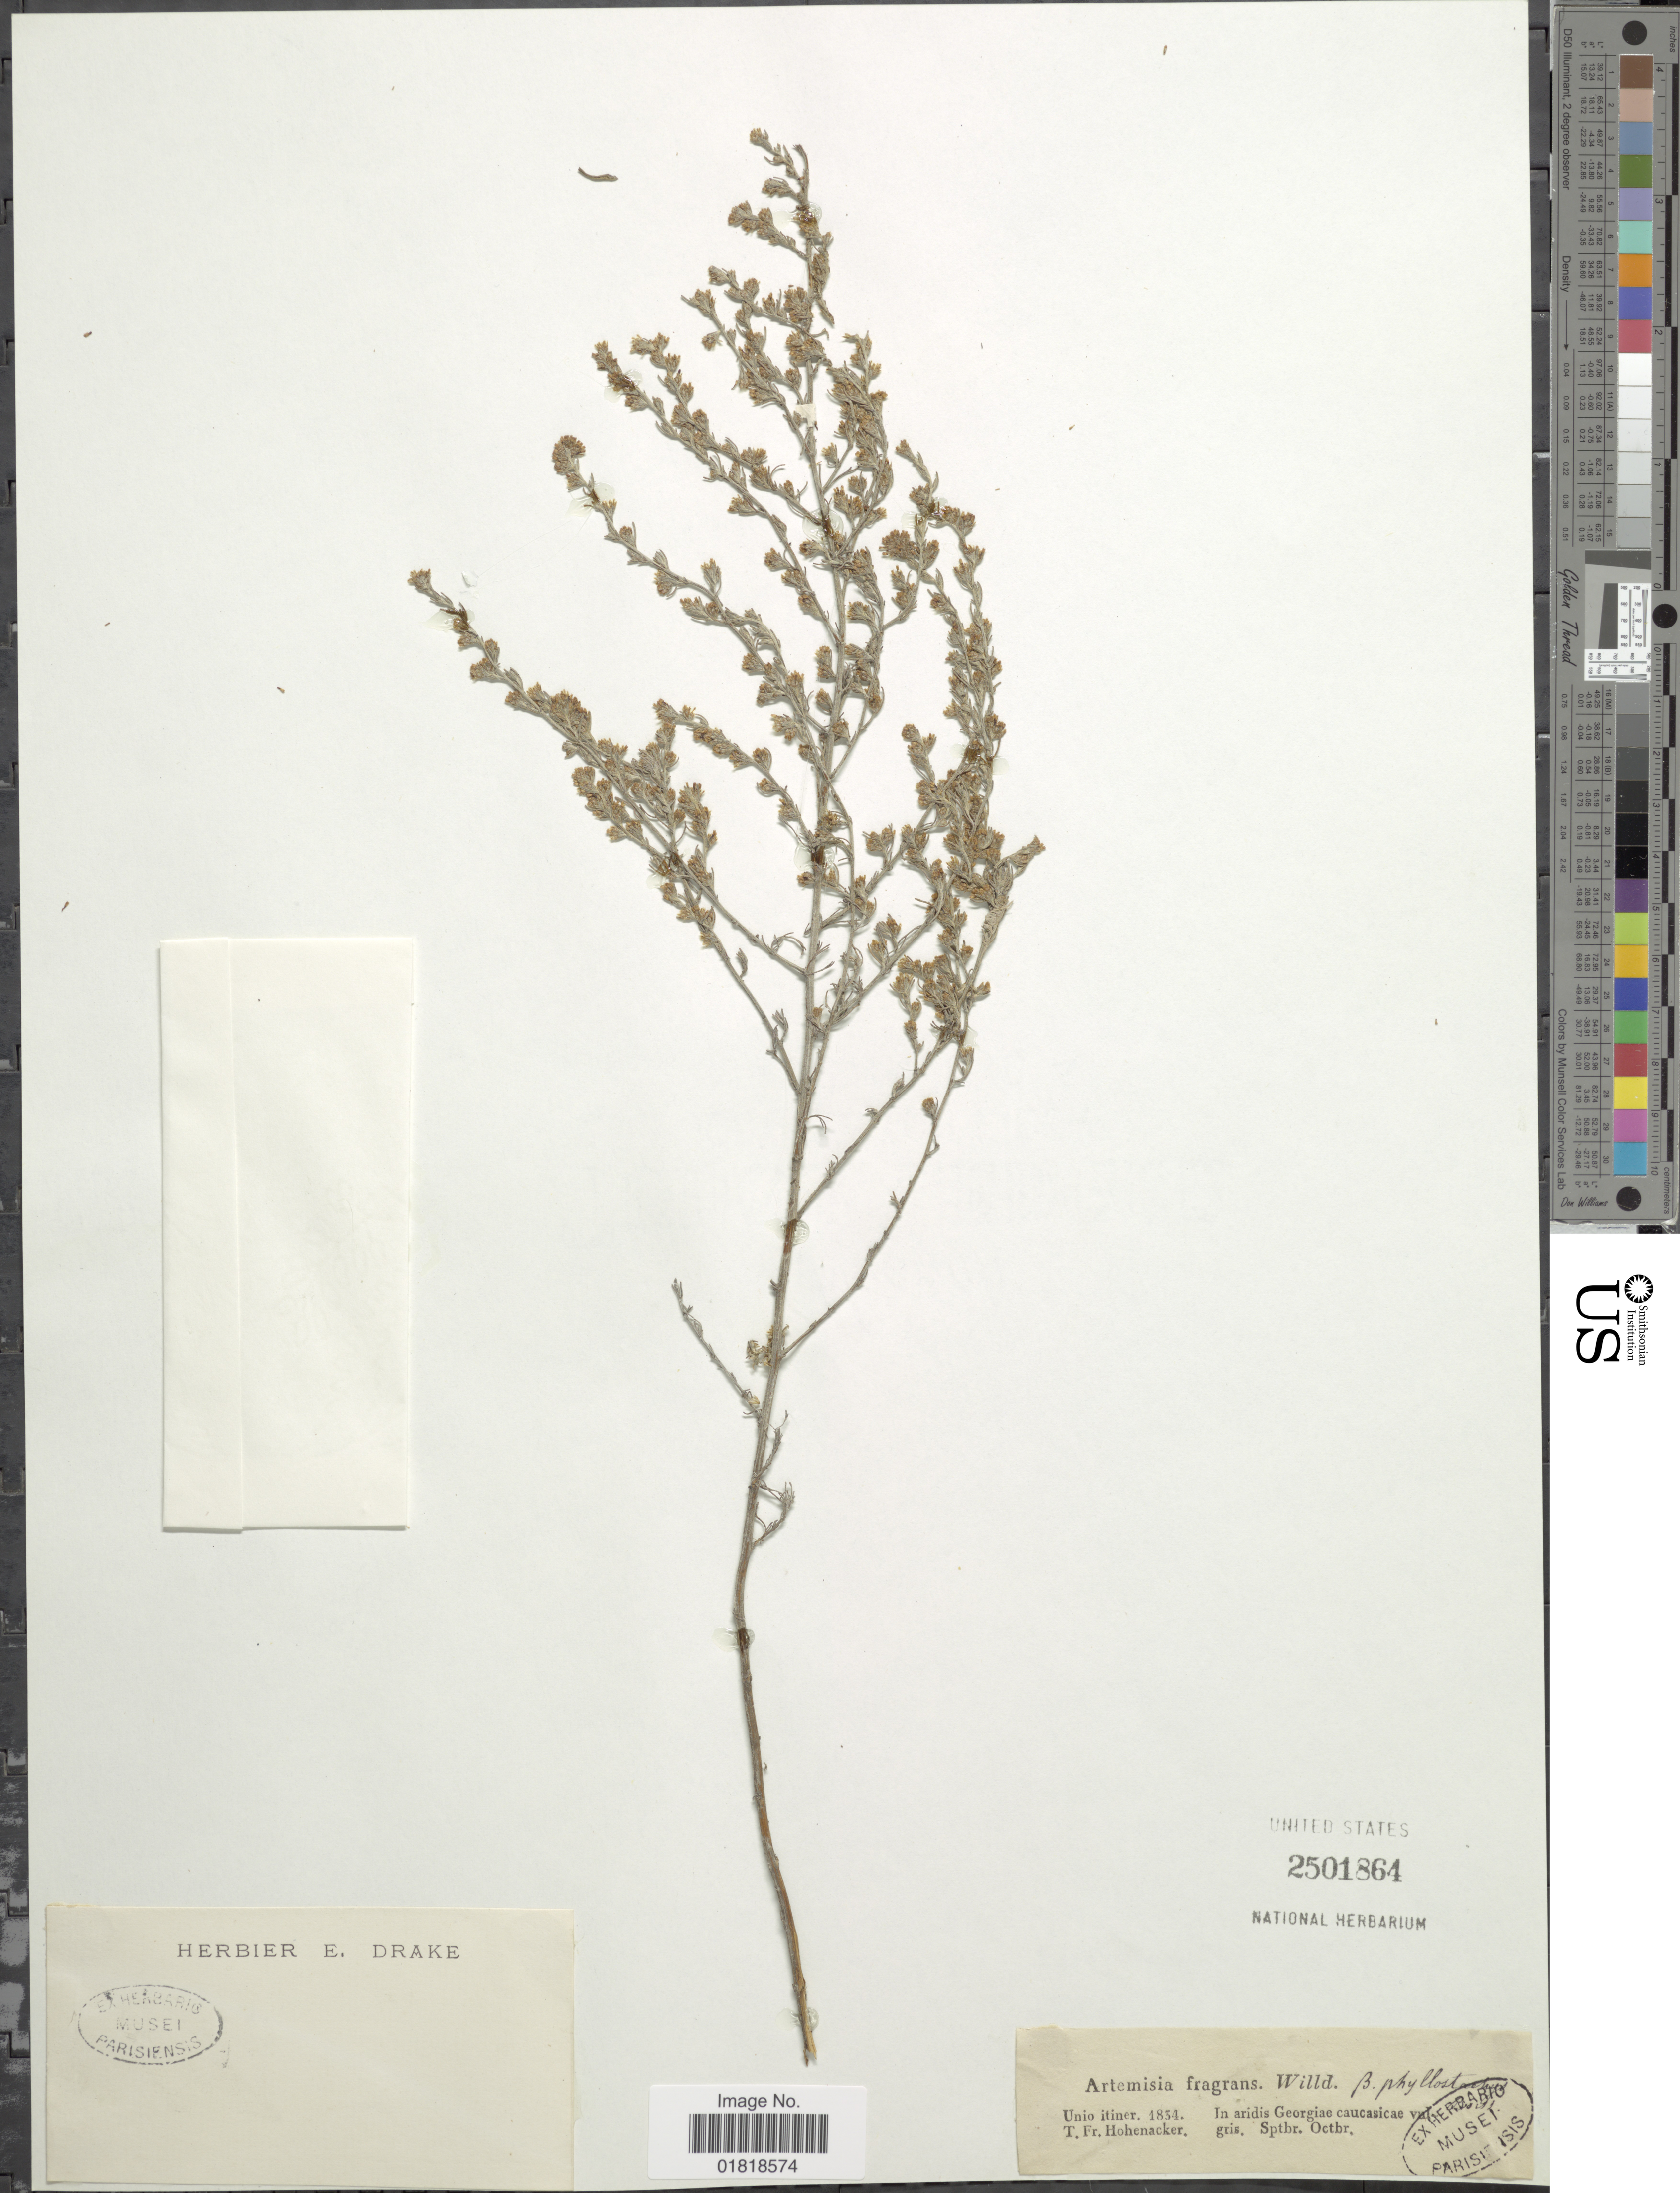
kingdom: Plantae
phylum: Tracheophyta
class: Magnoliopsida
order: Asterales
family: Asteraceae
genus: Artemisia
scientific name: Artemisia fragrans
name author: Willd.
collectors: R. F. Hohenacker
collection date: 1834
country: Georgia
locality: In aridis Georgiae caucasicae vul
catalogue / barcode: US 2501864